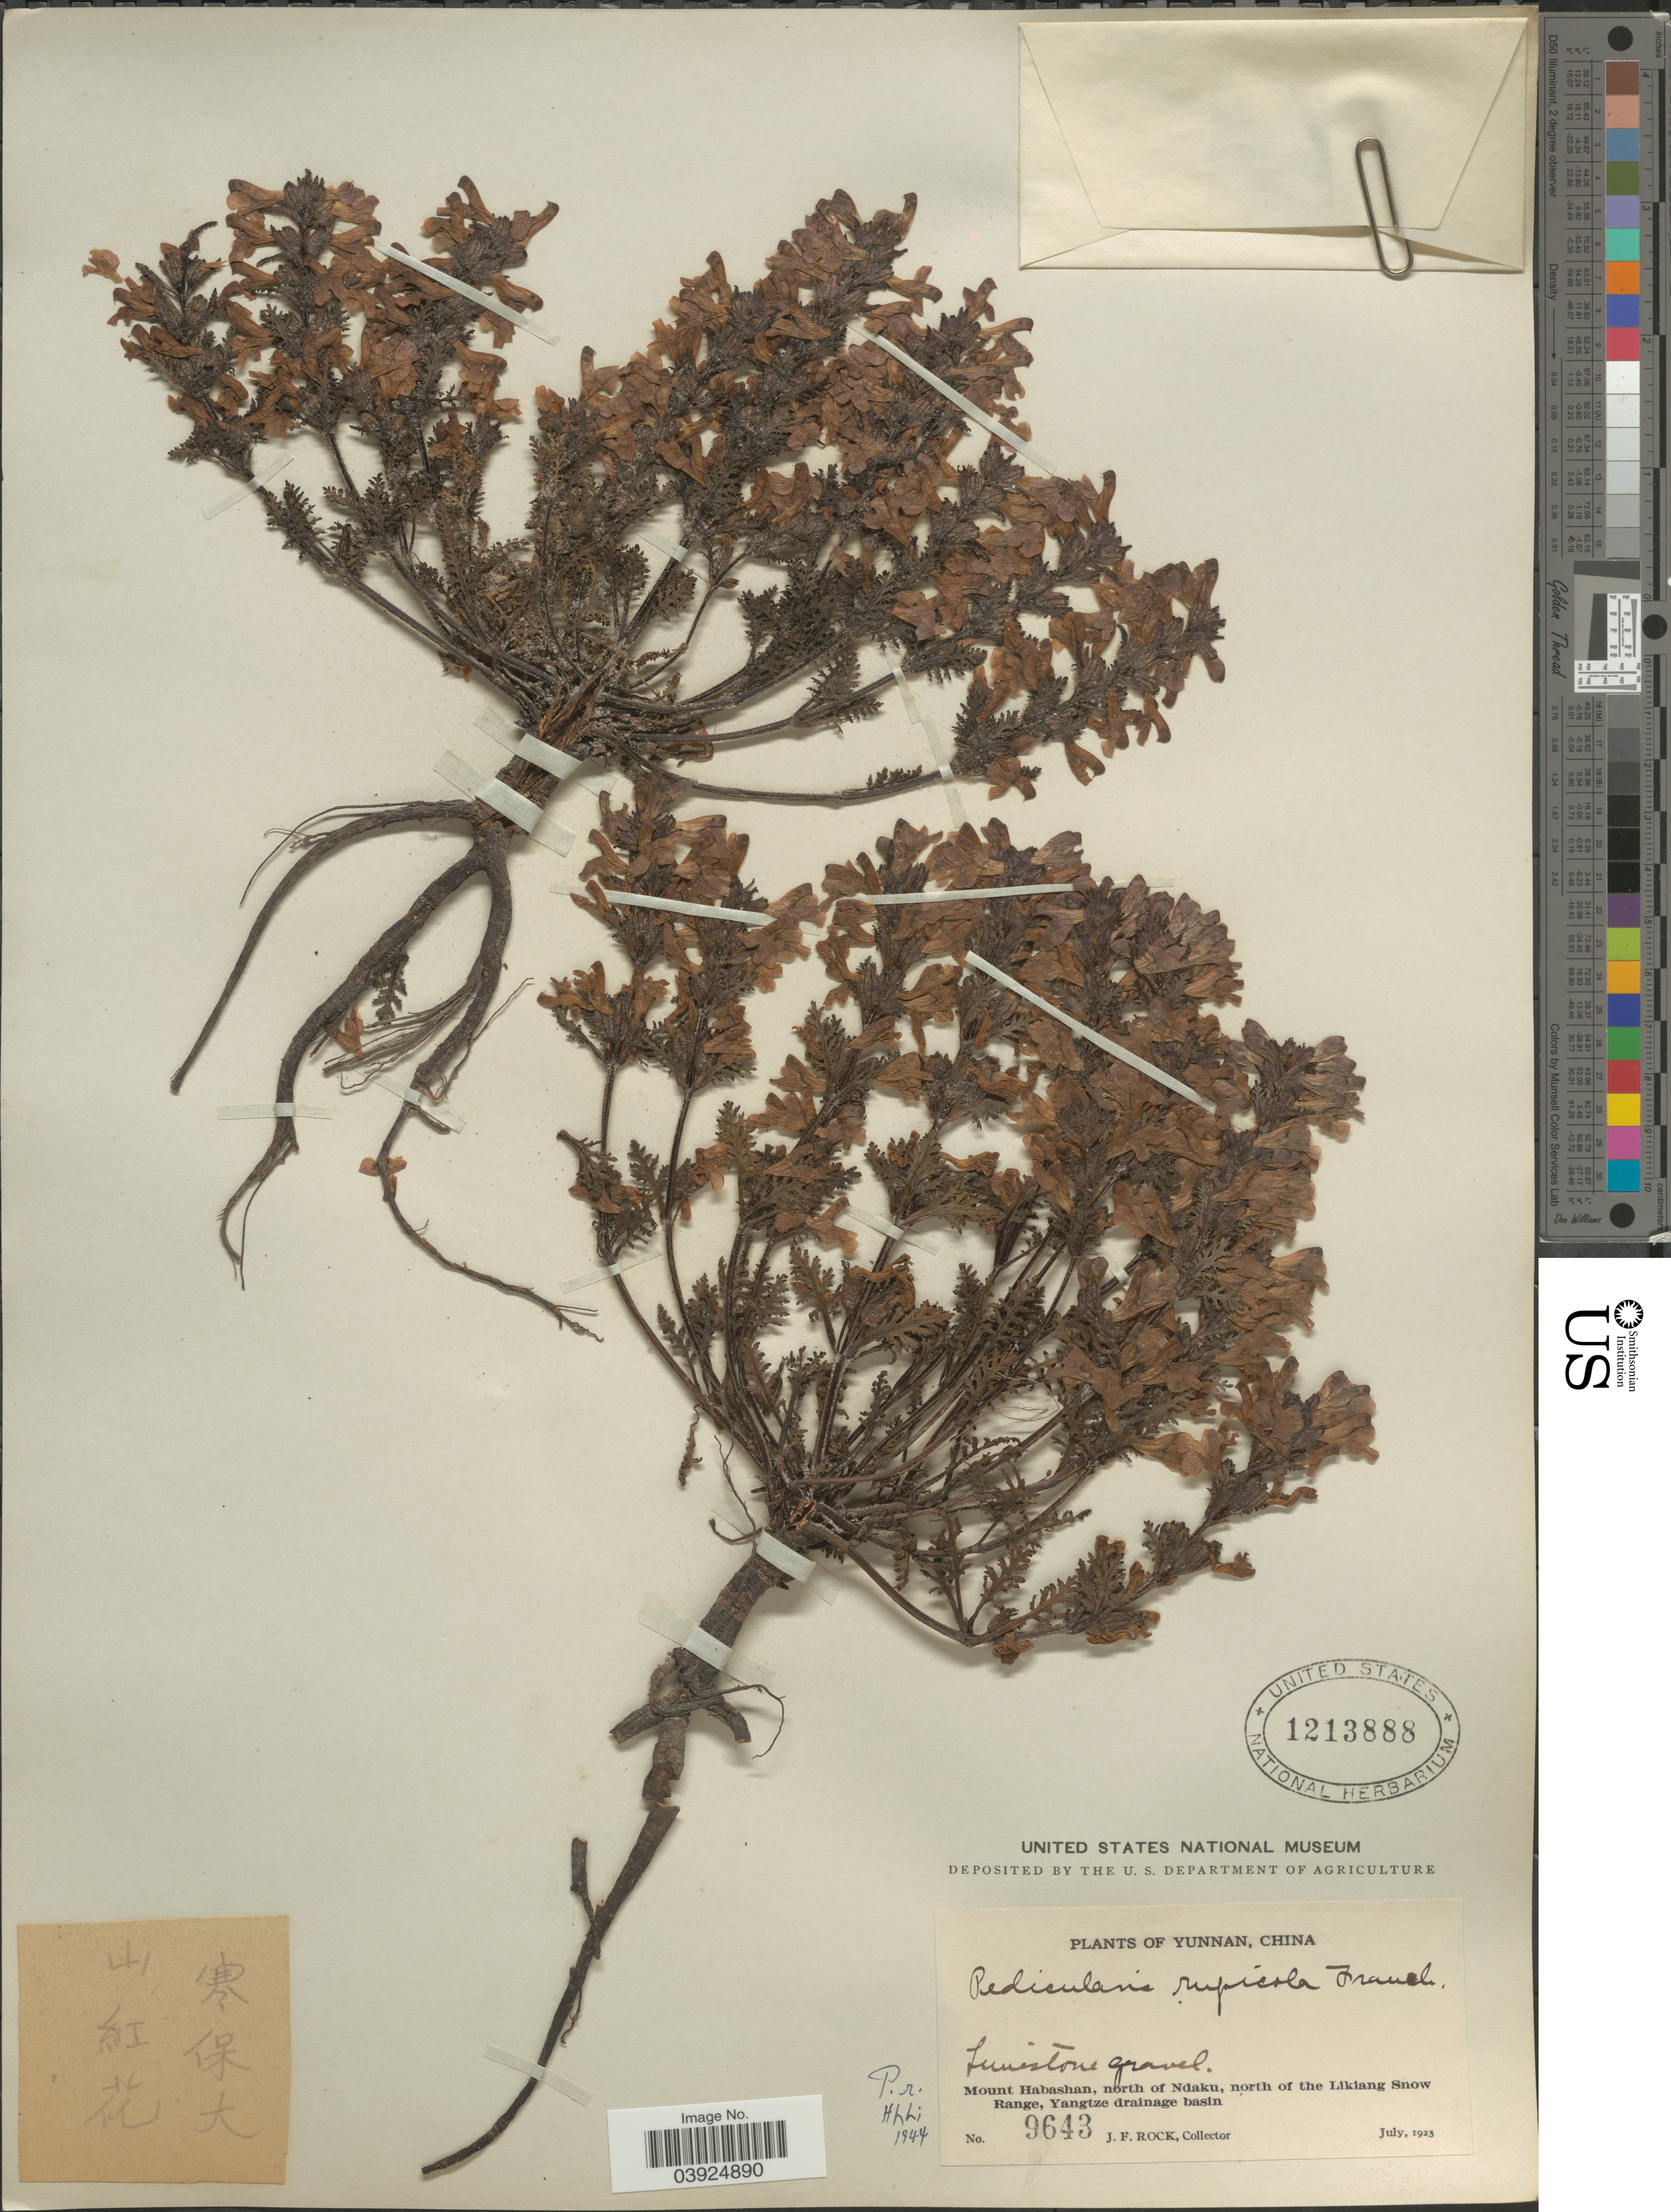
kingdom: Plantae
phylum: Tracheophyta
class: Magnoliopsida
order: Lamiales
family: Orobanchaceae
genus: Pedicularis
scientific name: Pedicularis rupicola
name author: Franch. ex Maxim.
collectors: J. Rock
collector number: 9643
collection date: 1923-07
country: China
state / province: Yunnan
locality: Mount Habashan, north of Ndaku, north of the Likiang Snow Range, Yangtze drainage basin.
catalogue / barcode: US 1213888